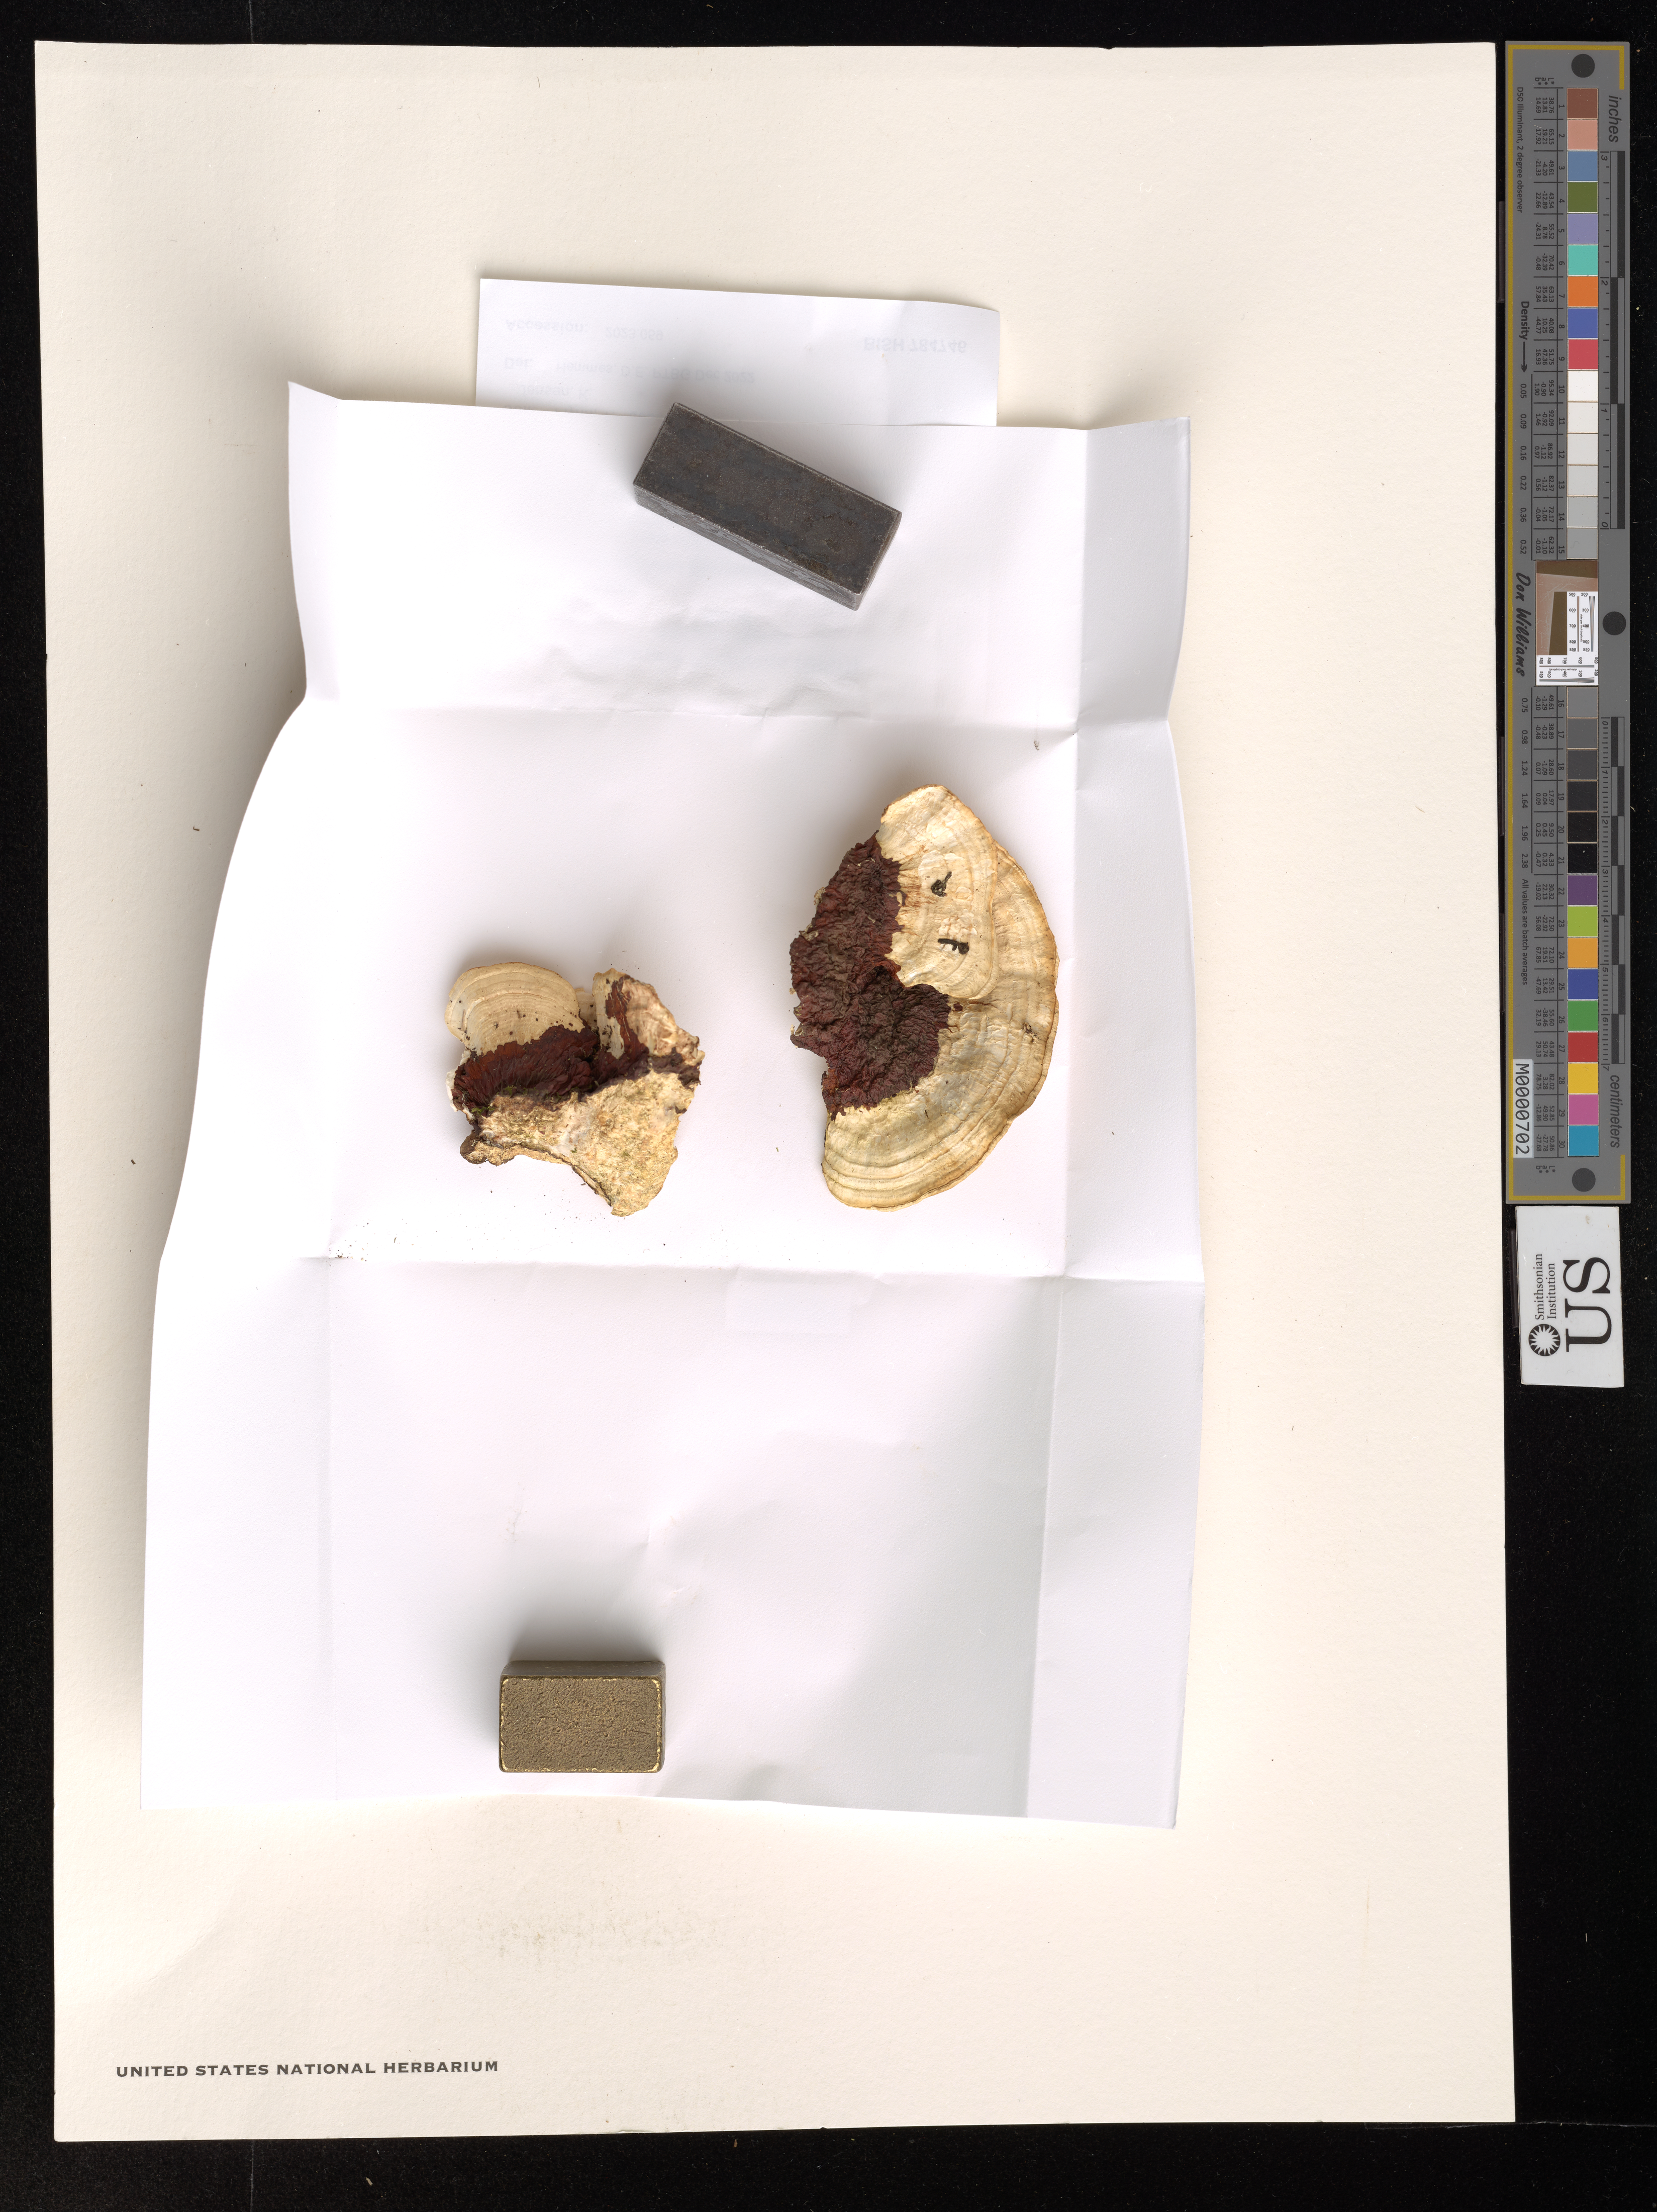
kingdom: Fungi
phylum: Basidiomycota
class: Agaricomycetes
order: Polyporales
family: Polyporaceae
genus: Earliella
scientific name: Earliella scabrosa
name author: (Pers.) Gilb. & Ryvarden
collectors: T. Flynn & K. Jensen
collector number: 9694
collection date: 2022-12-02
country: United States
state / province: Hawaii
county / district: Kauai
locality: Kauai. Kawaihau District. Along Makaleha Stream from end of Kahuna Road.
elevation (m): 282